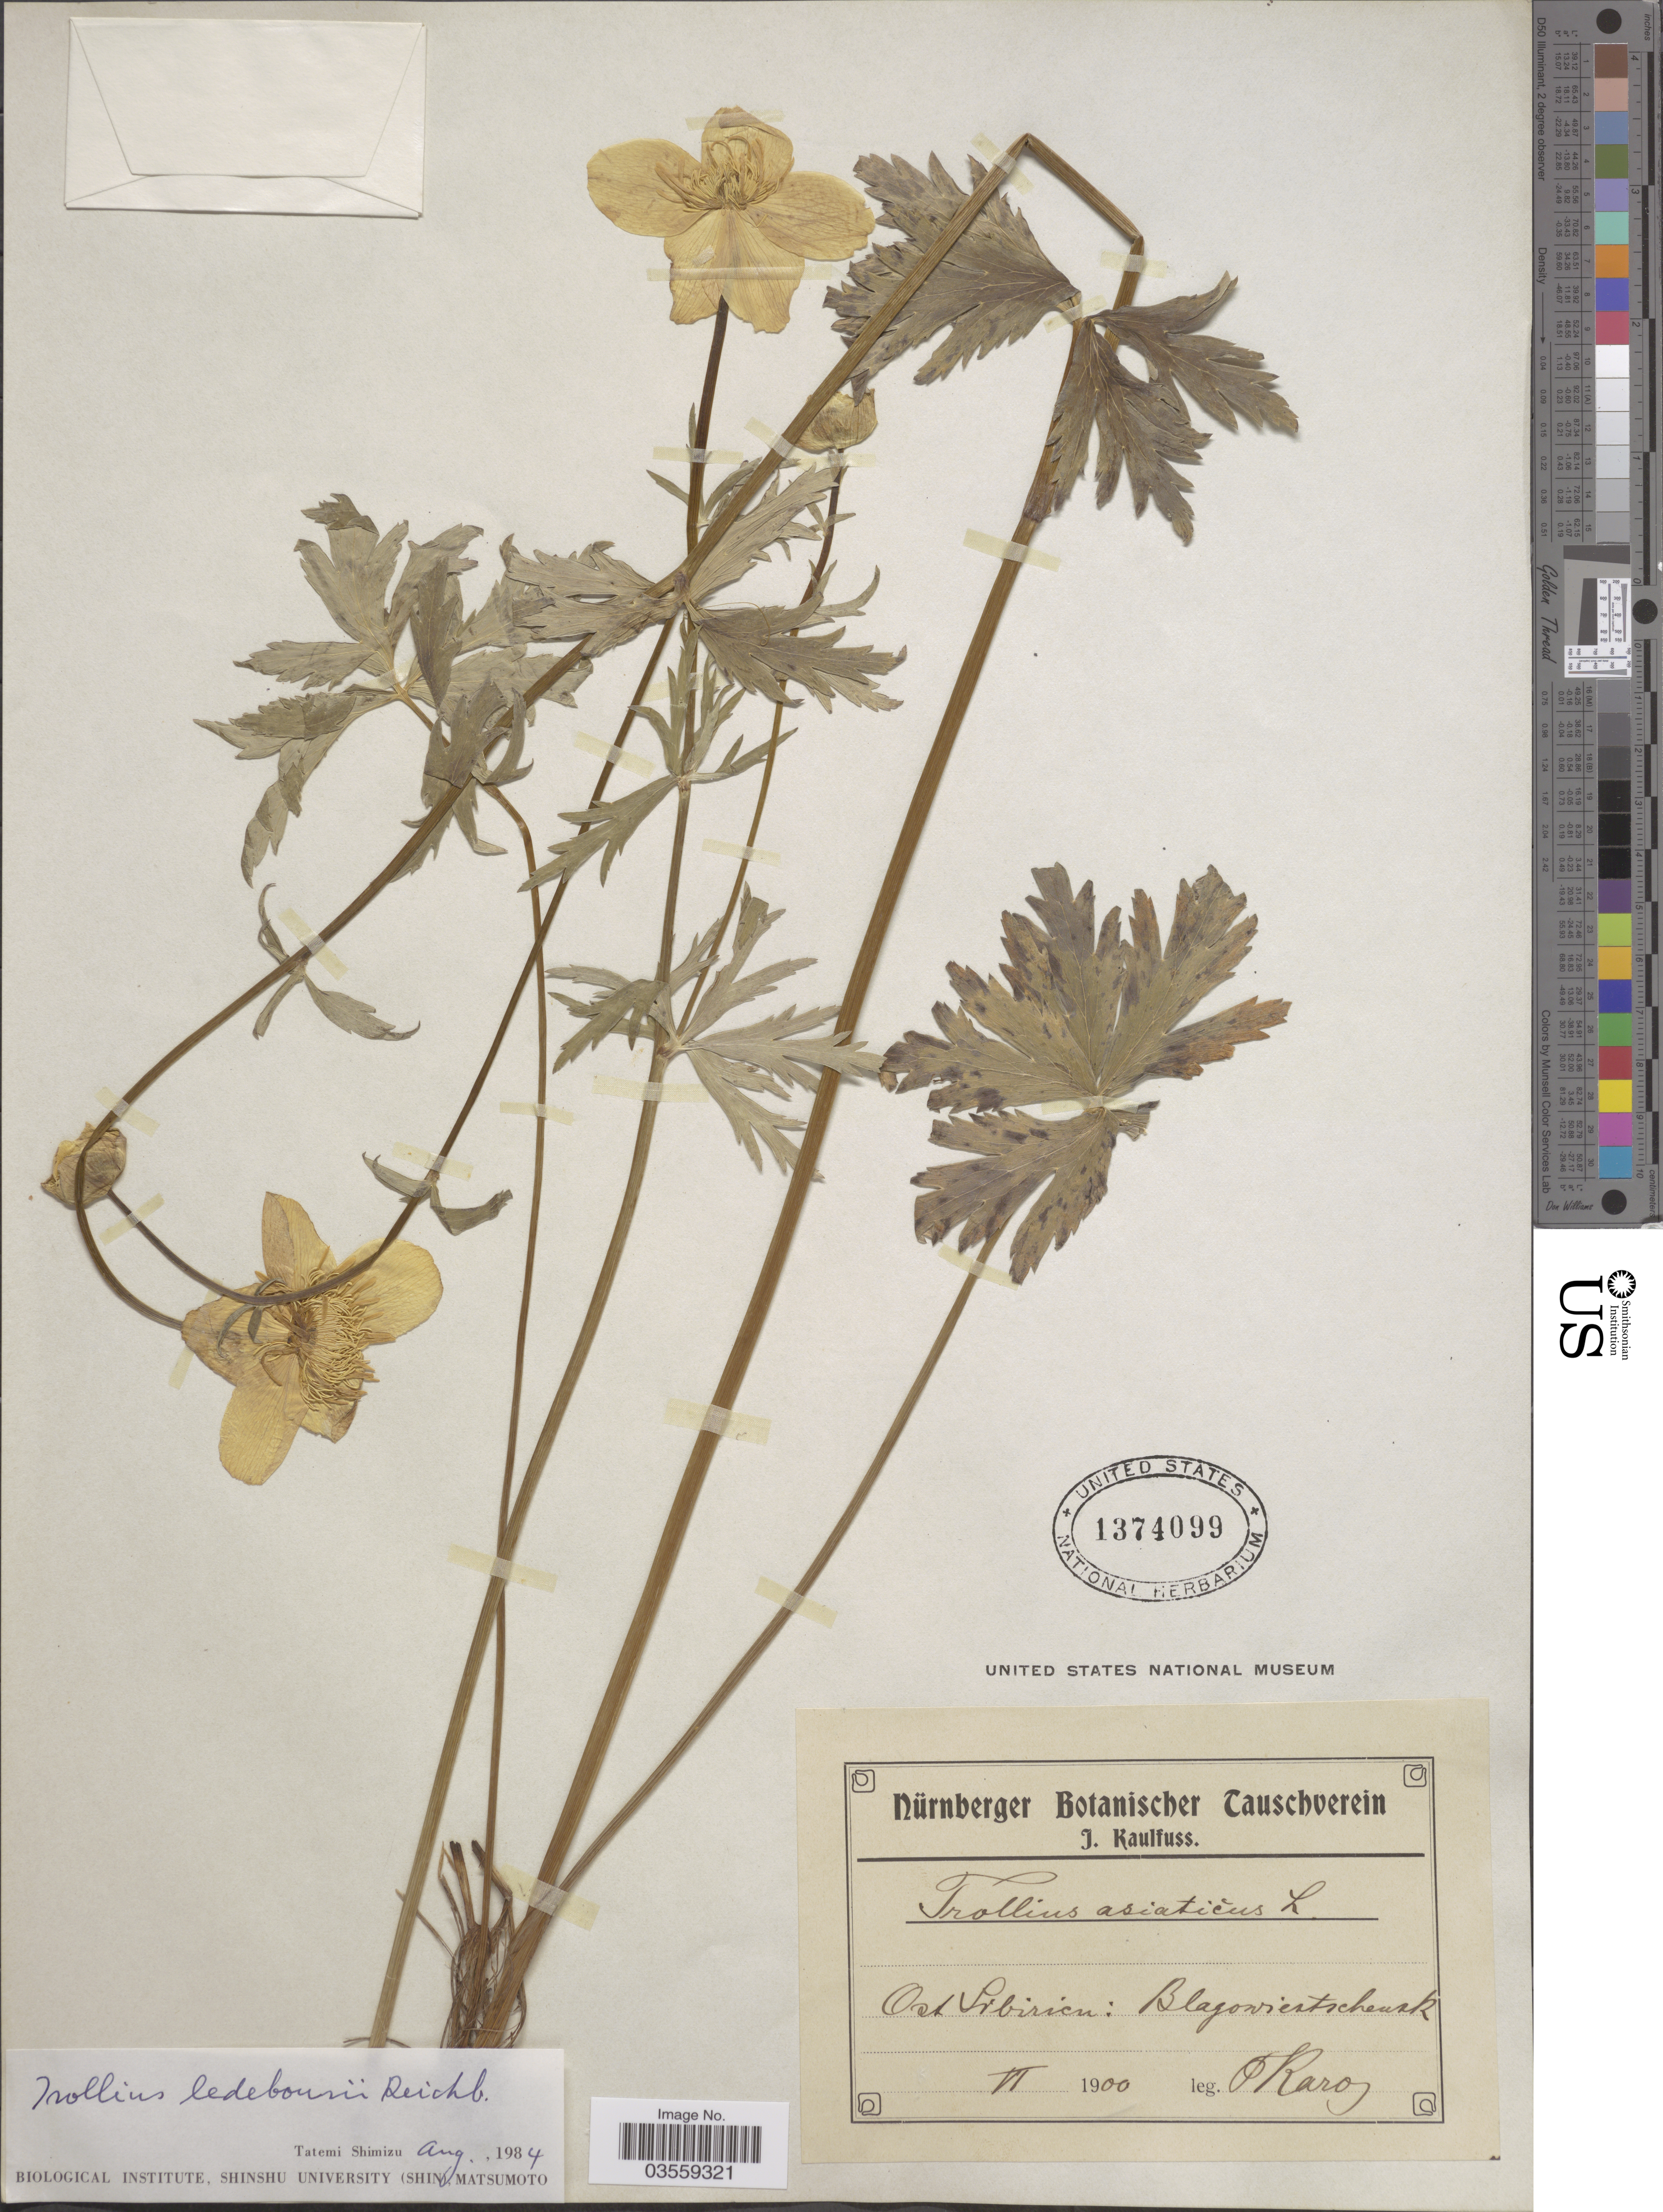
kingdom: Plantae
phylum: Tracheophyta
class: Magnoliopsida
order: Ranunculales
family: Ranunculaceae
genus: Trollius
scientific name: Trollius ledebourii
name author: Rchb.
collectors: F. Karo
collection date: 1900-06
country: Russian Federation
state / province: Amur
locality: Ost Sibirien: Blagowientschensk.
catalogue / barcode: US 1374099